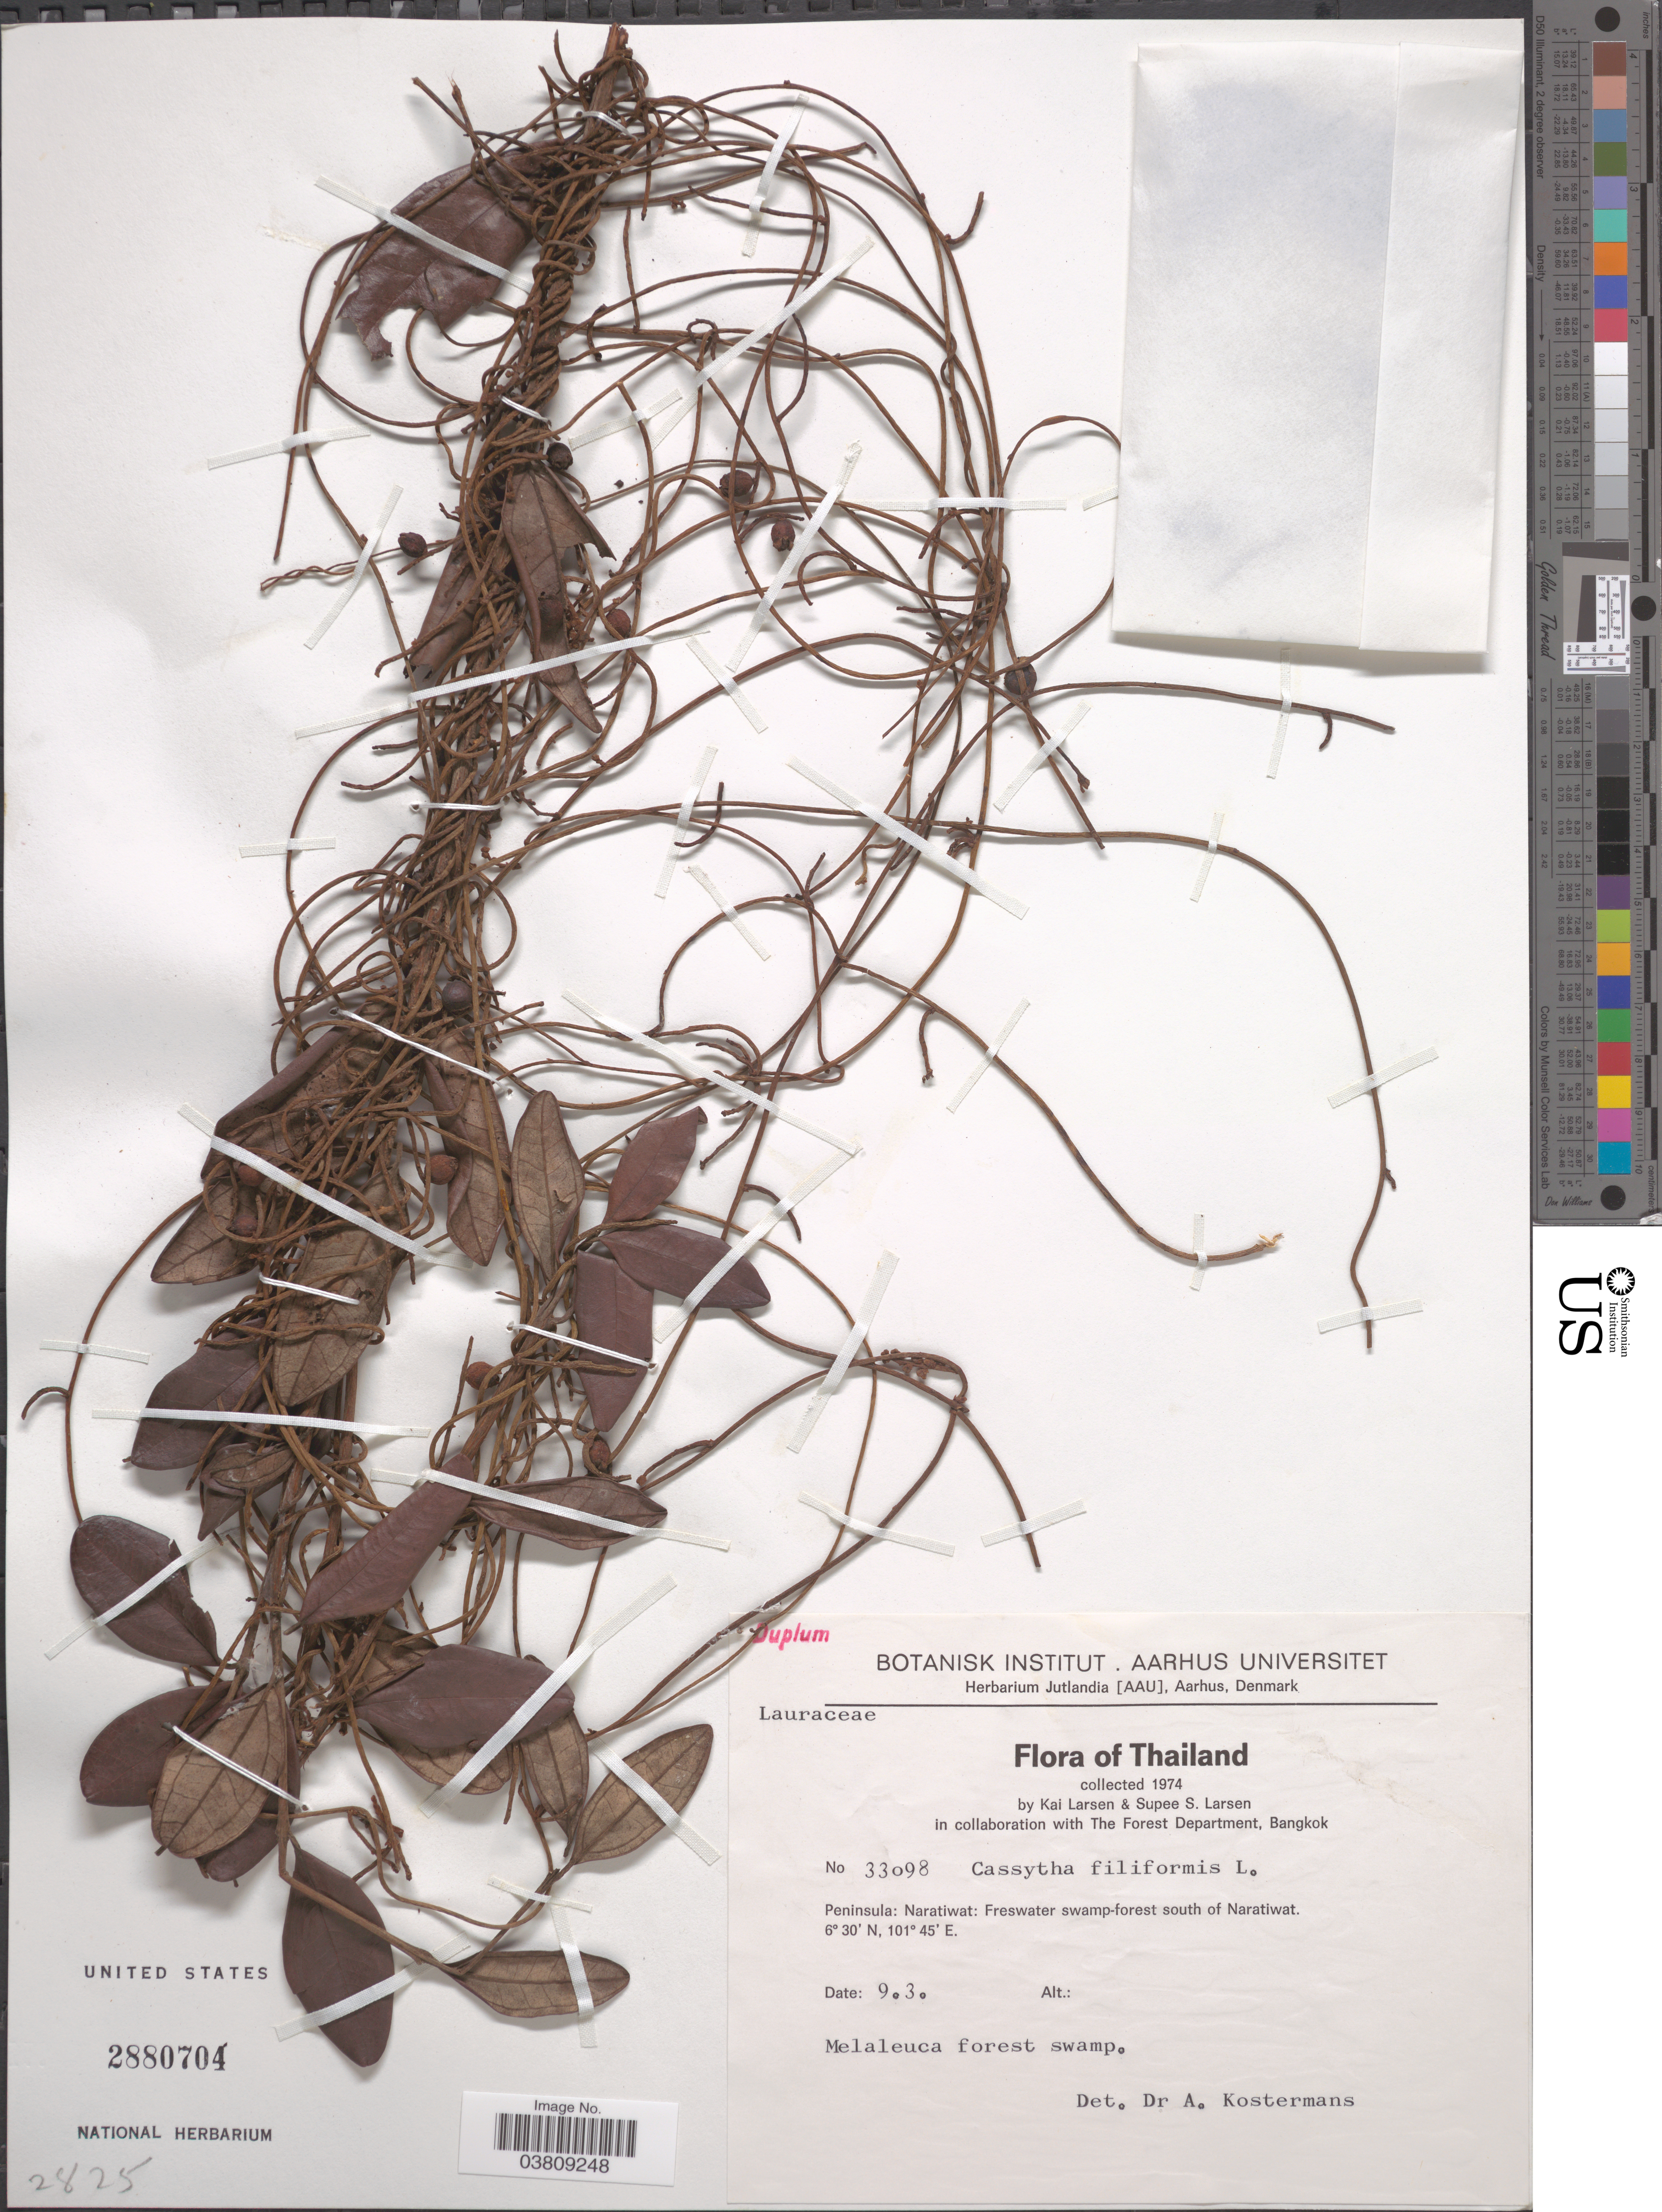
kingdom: Plantae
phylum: Tracheophyta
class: Magnoliopsida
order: Laurales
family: Lauraceae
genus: Cassytha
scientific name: Cassytha filiformis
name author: L.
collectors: K. Larsen & S. Larsen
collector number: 33098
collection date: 1974-03-09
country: Thailand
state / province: Narathiwat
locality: Peninsula: Naratiwat: Freswater swamp-forest south of Naratiwat.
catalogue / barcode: US 2880704